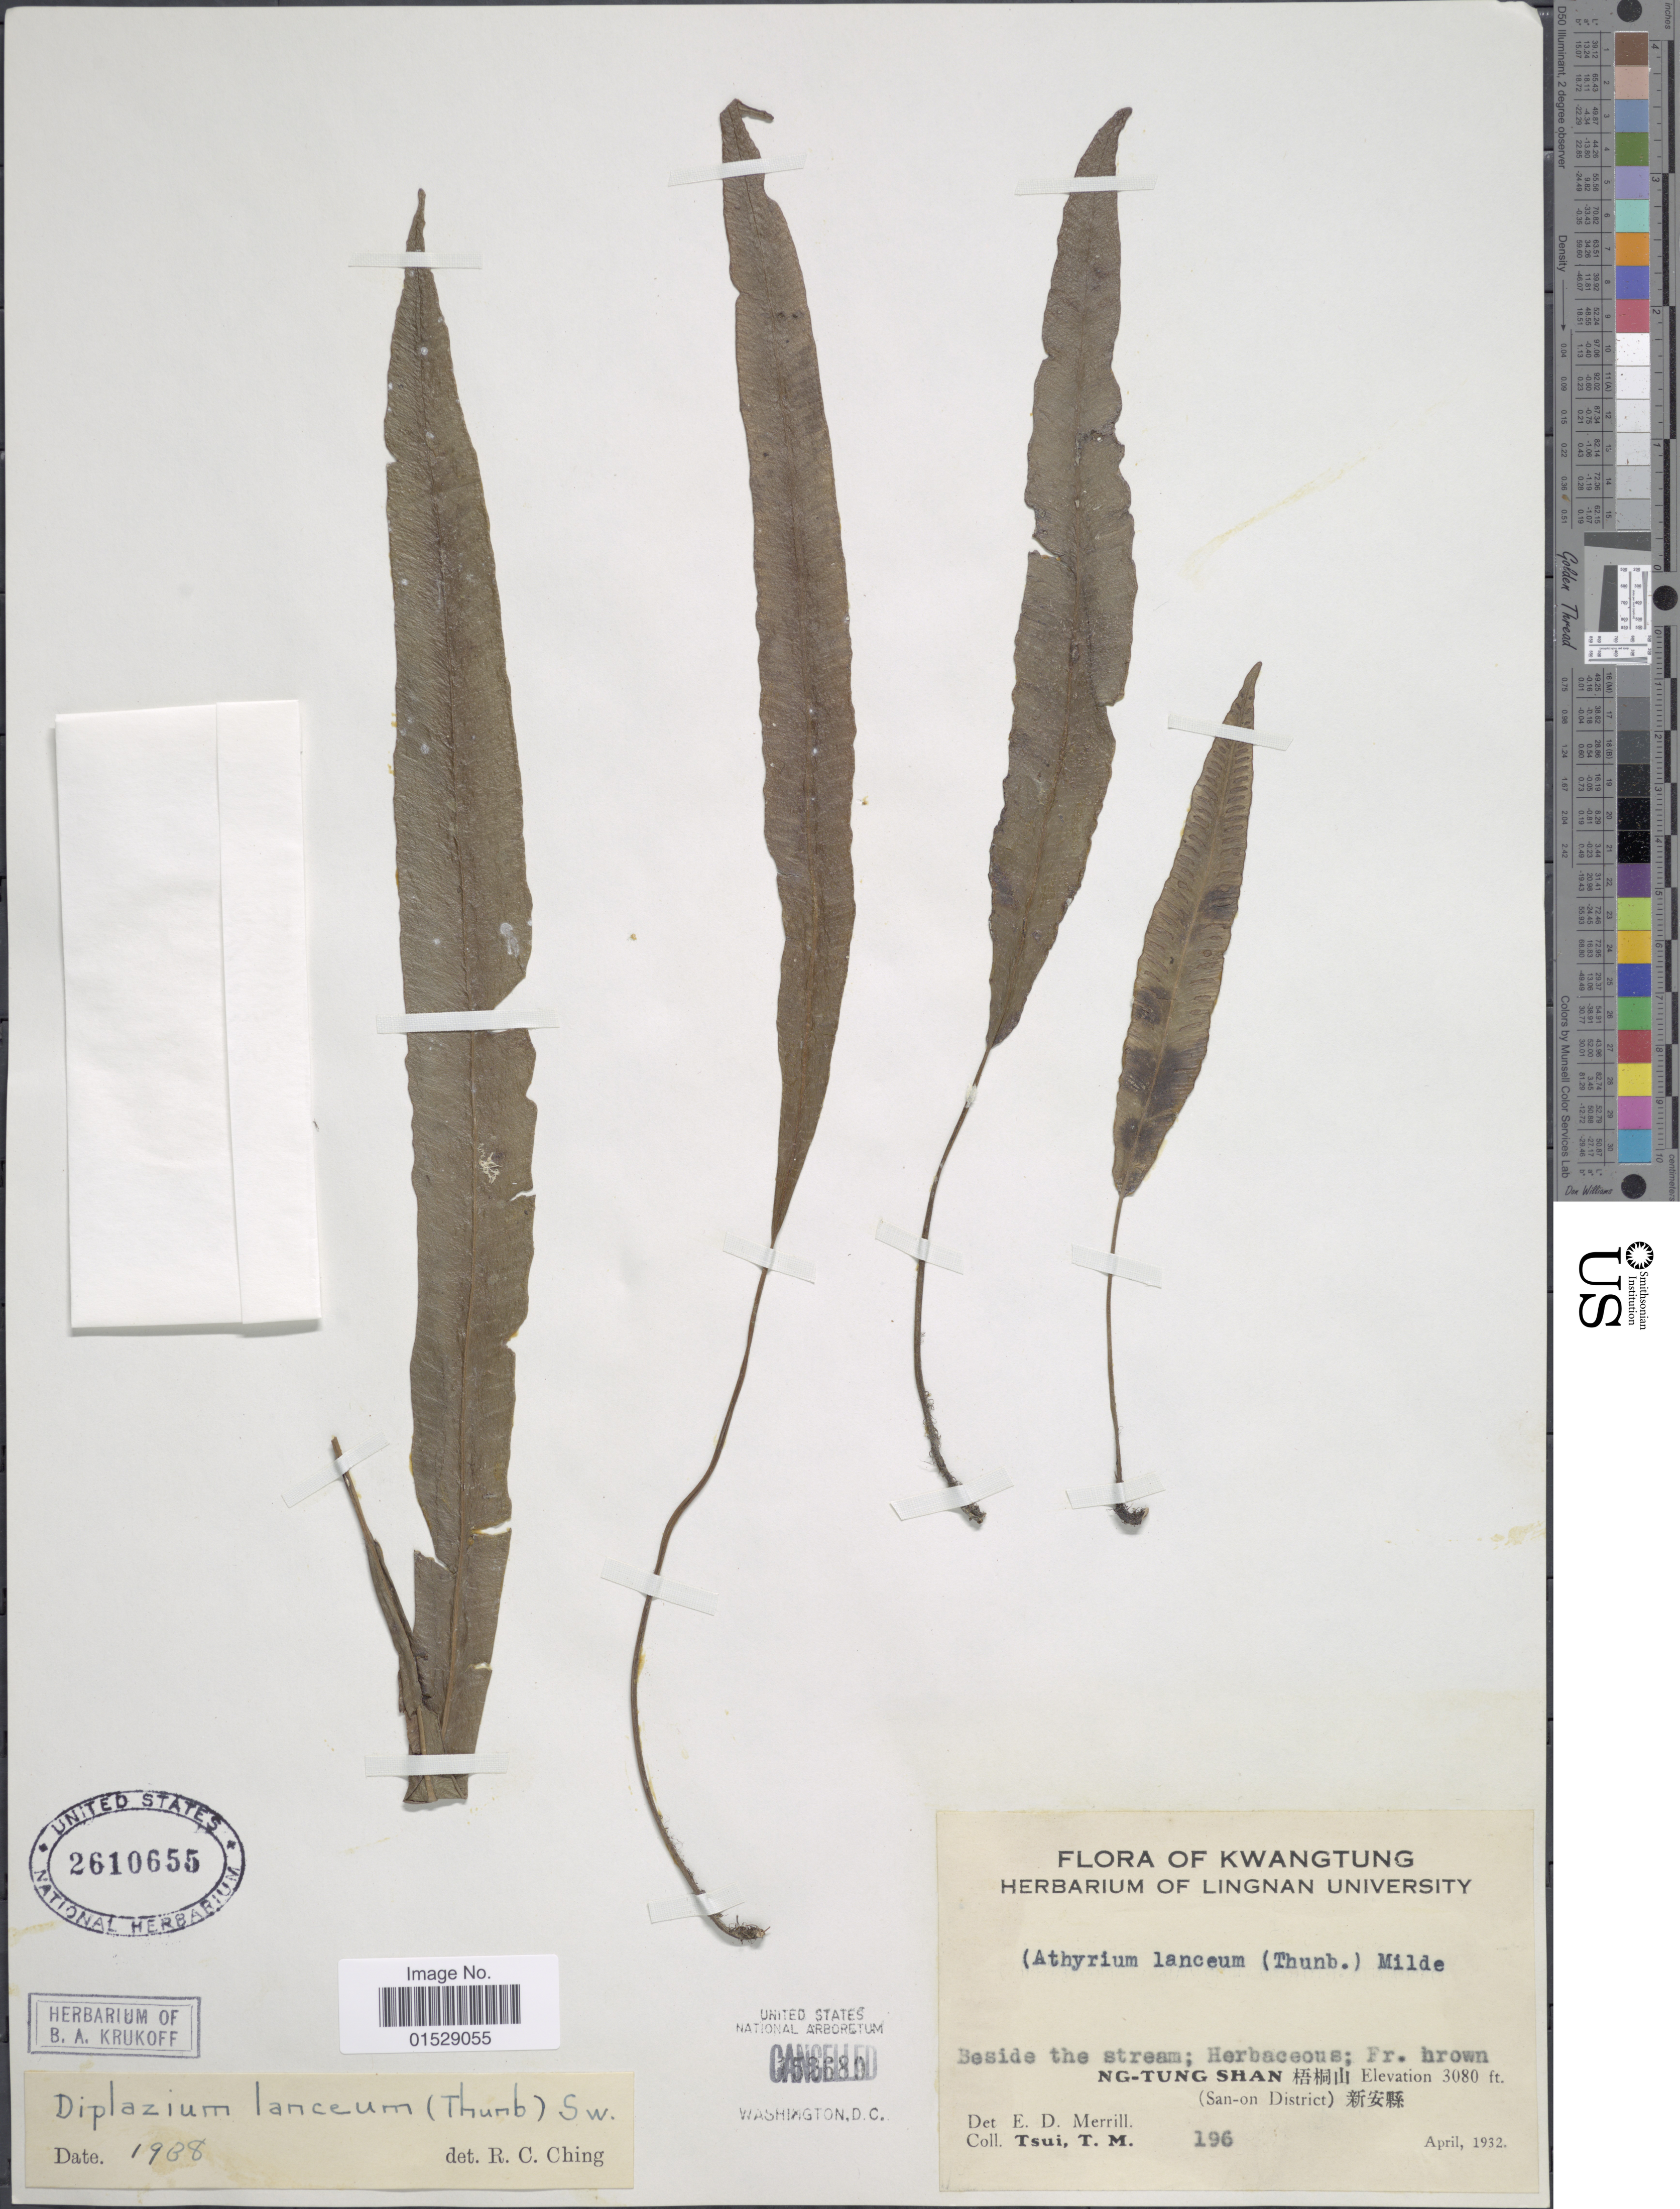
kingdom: Plantae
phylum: Tracheophyta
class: Polypodiopsida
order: Polypodiales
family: Athyriaceae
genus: Deparia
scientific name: Deparia lancea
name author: (Thunb.) Fraser-Jenk.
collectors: T. Tsui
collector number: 196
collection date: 1932-04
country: China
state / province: Guangdong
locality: Kwangtung, beside the stream; Herbaceous; Fr. brown, Ng-Tung Shan, (San-on District)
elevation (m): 939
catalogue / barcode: US 2610655